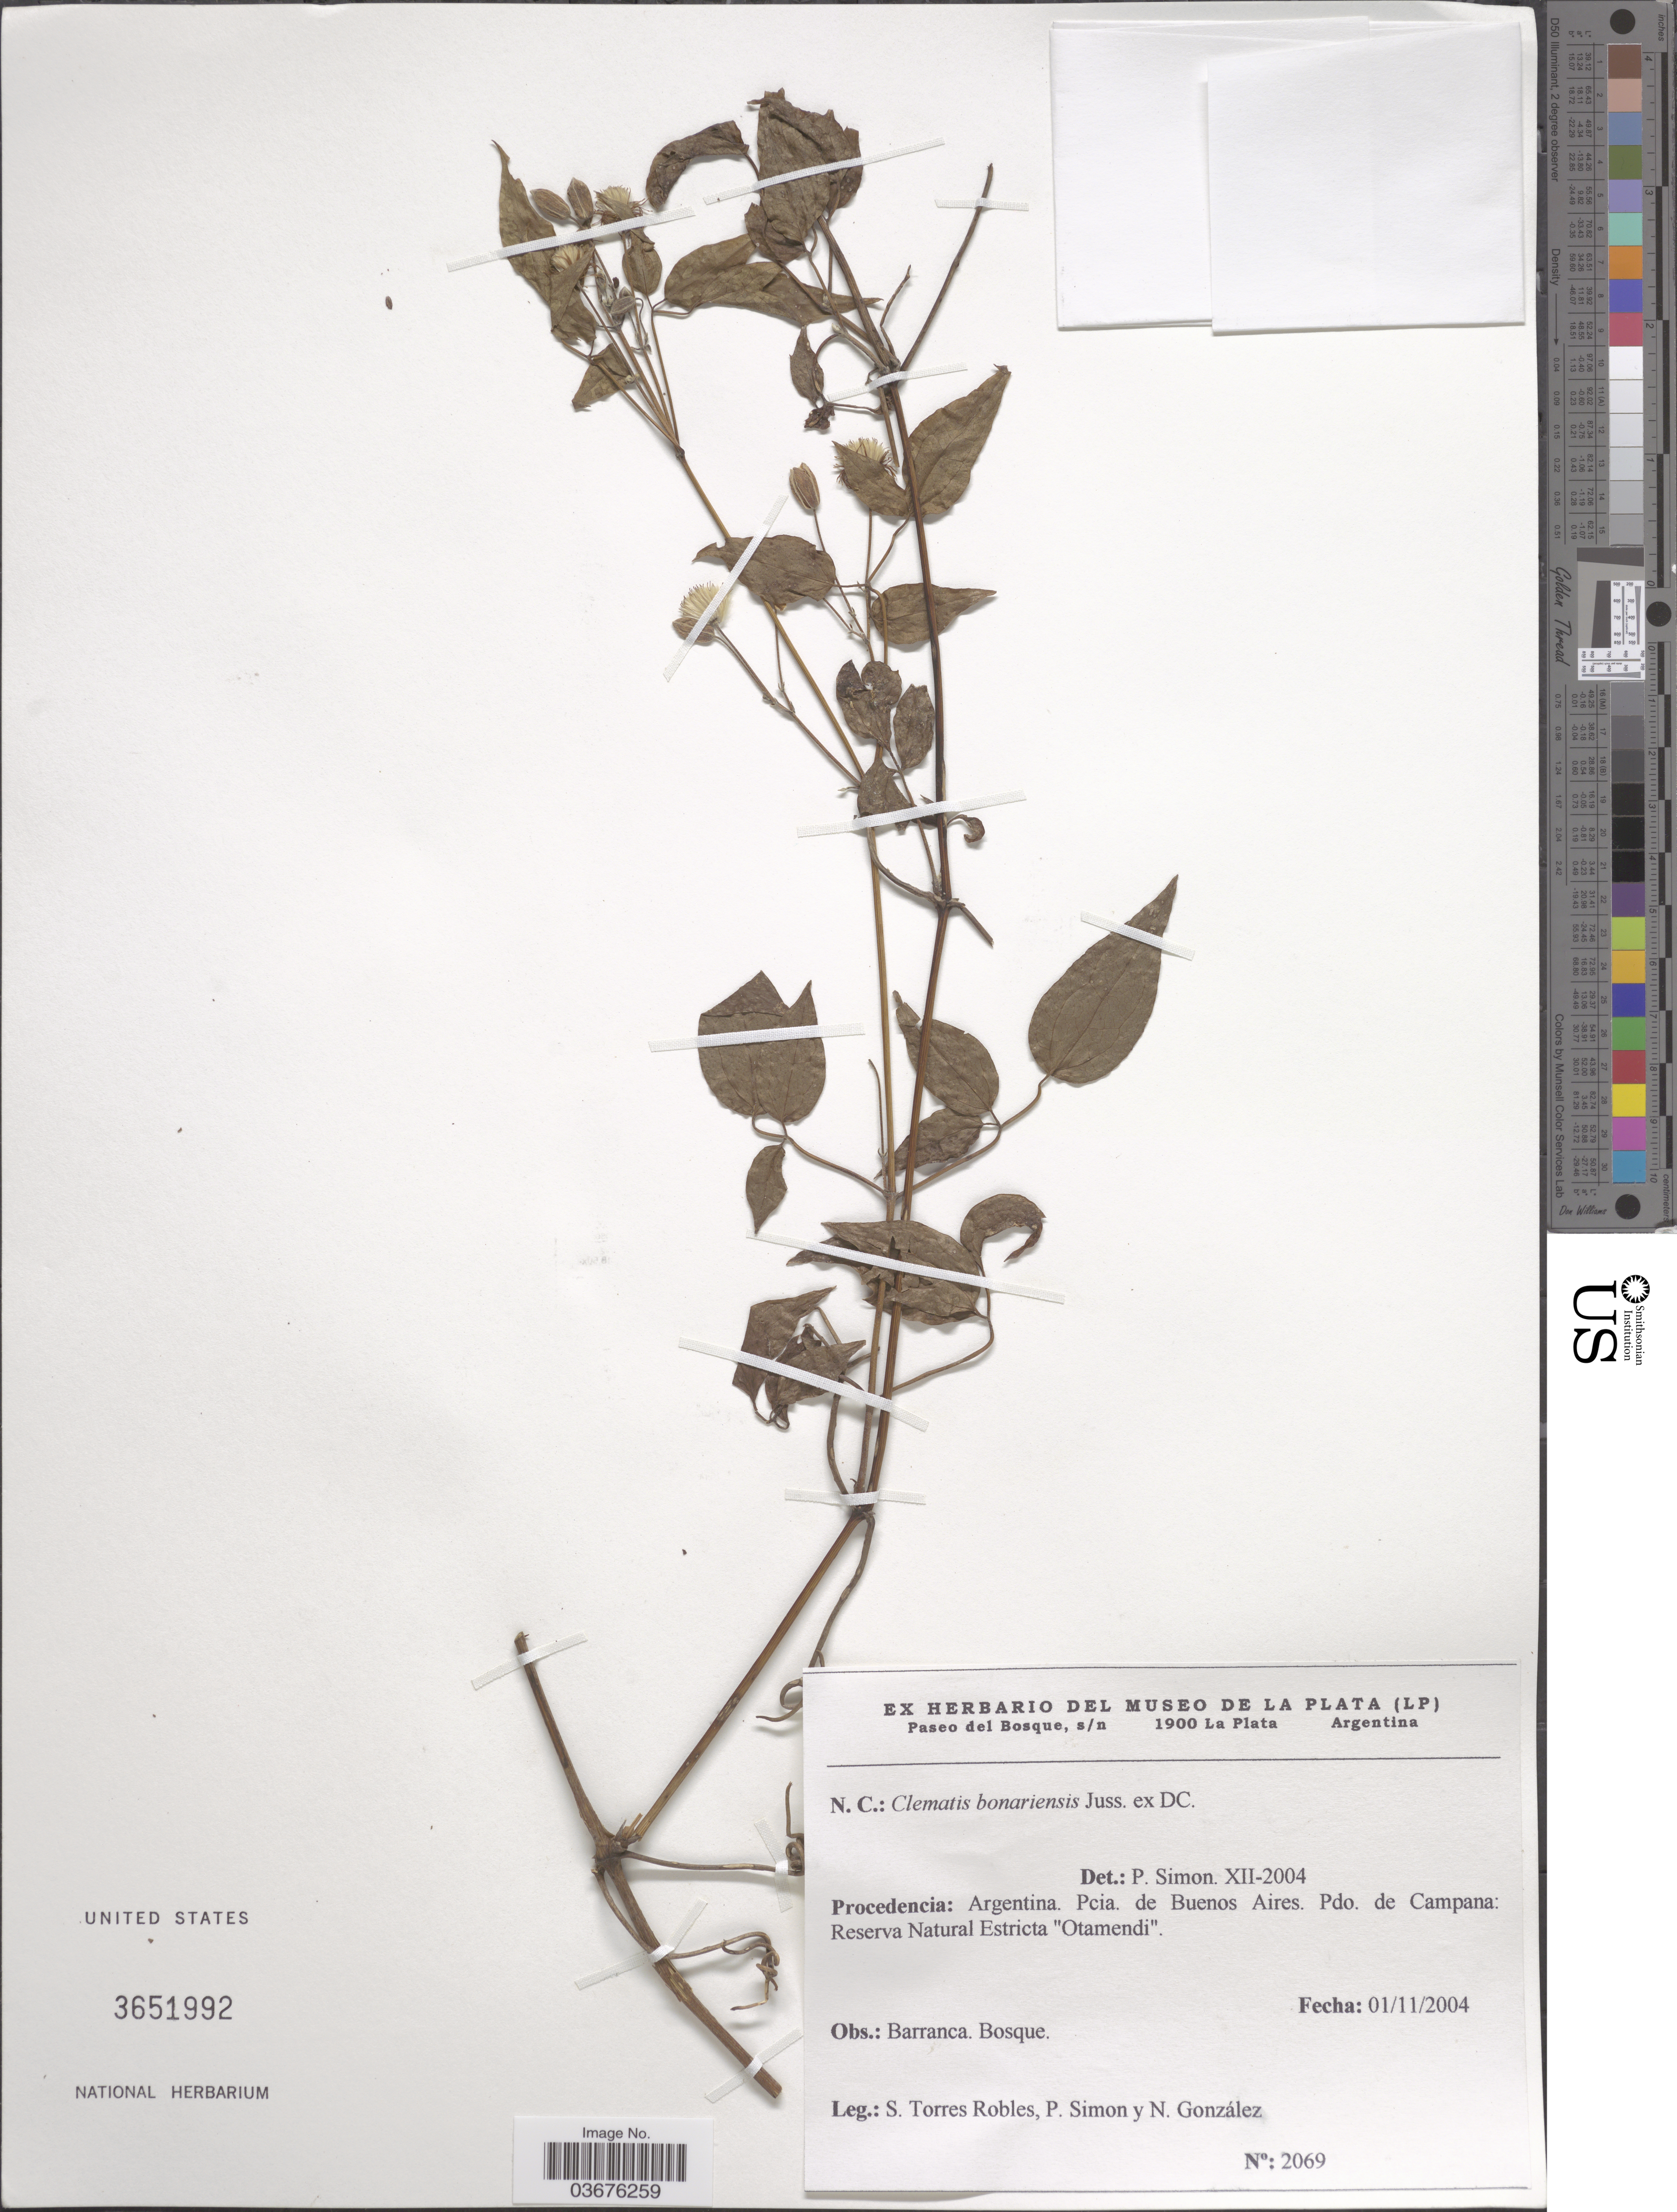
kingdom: Plantae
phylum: Tracheophyta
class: Magnoliopsida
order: Ranunculales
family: Ranunculaceae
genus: Clematis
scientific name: Clematis bonariensis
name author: Juss. ex DC.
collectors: S. Torres Robles, P. Simon & N. Gonzalez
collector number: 2069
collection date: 2004-11-01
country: Argentina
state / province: Buenos Aires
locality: Pcia. de Buenos Aires. Pdo. de Campana: Reserva Natural Estricta "Otamendi".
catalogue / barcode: US 3651992